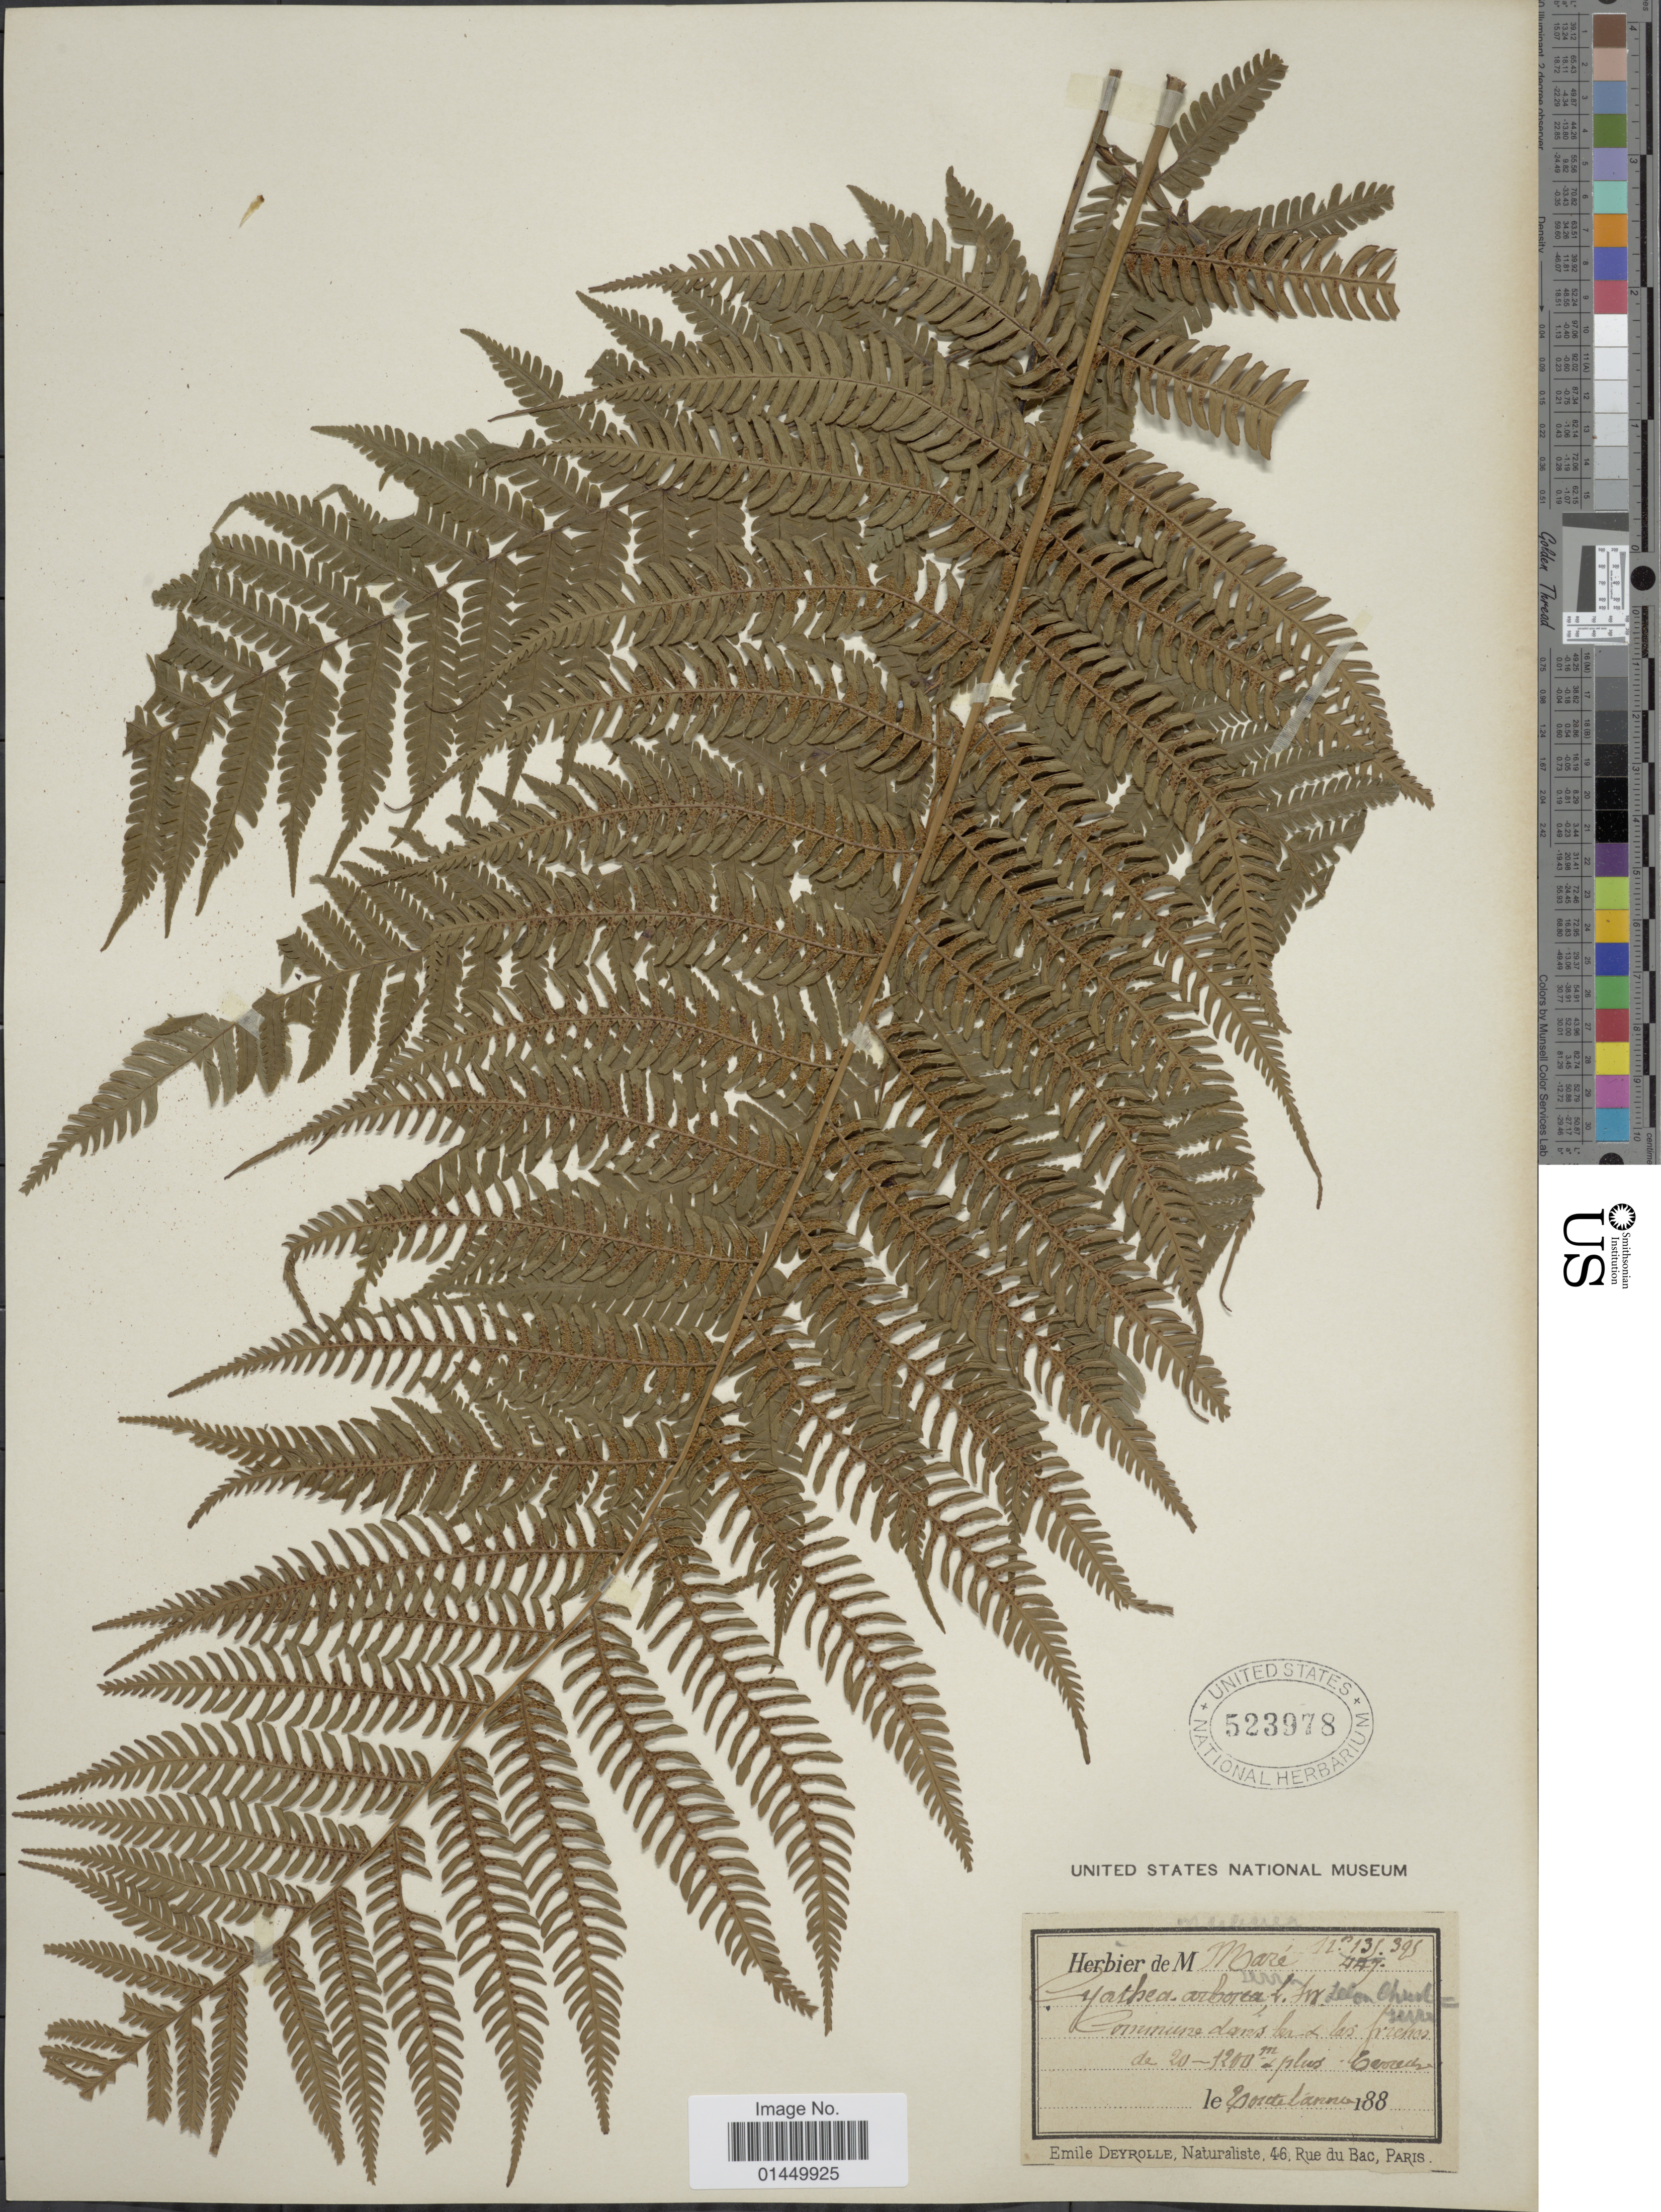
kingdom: Plantae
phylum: Tracheophyta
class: Polypodiopsida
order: Cyatheales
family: Cyatheaceae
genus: Cyathea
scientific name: Cyathea arborea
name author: (L.) Sm.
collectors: E. Deyrolle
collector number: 139/395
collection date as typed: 188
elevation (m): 20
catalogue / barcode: US 523978